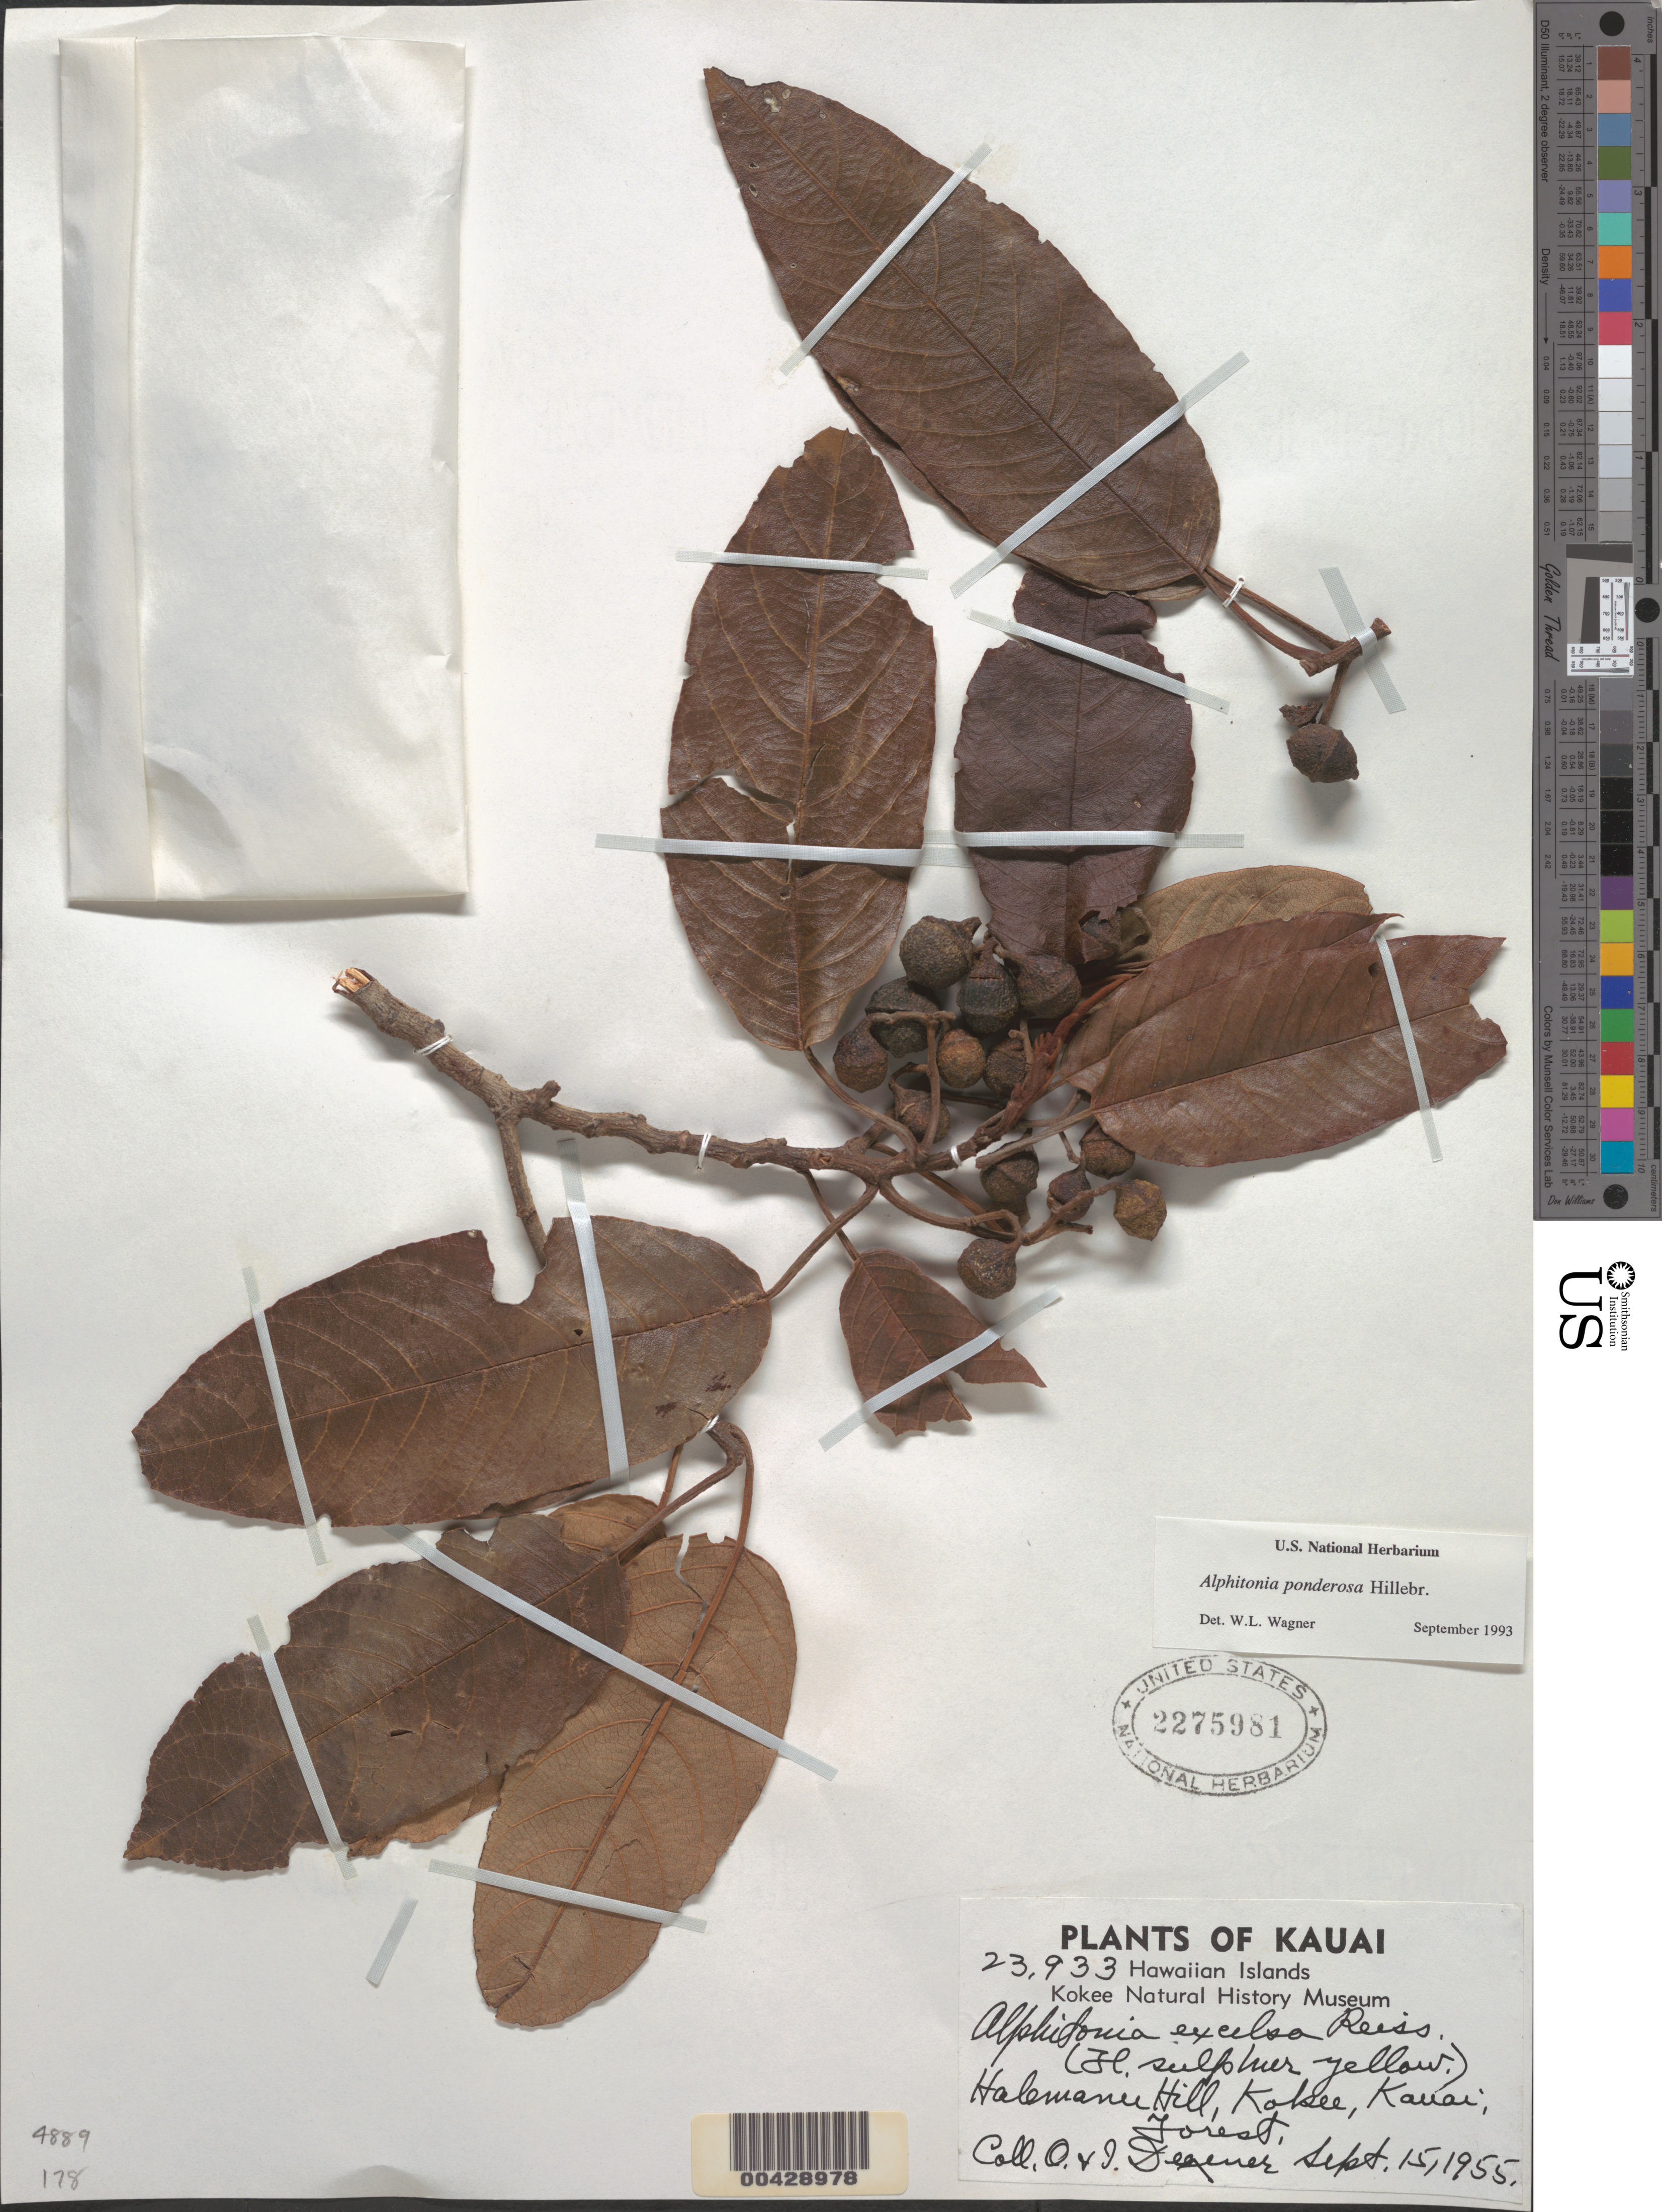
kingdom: Plantae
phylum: Tracheophyta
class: Magnoliopsida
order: Rosales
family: Rhamnaceae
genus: Alphitonia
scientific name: Alphitonia ponderosa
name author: Hillebr.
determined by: Wagner, W. L., (BOT), Smithsonian Institution - National Museum of Natural History (UNITED STATES)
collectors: O. Degener & I. Degener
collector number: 23933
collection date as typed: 15 Sep 1955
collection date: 1955-09-15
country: United States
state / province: Hawaii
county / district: Kauai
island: Kaua'i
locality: Halemanu Hill, Kokee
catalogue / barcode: US 2275981